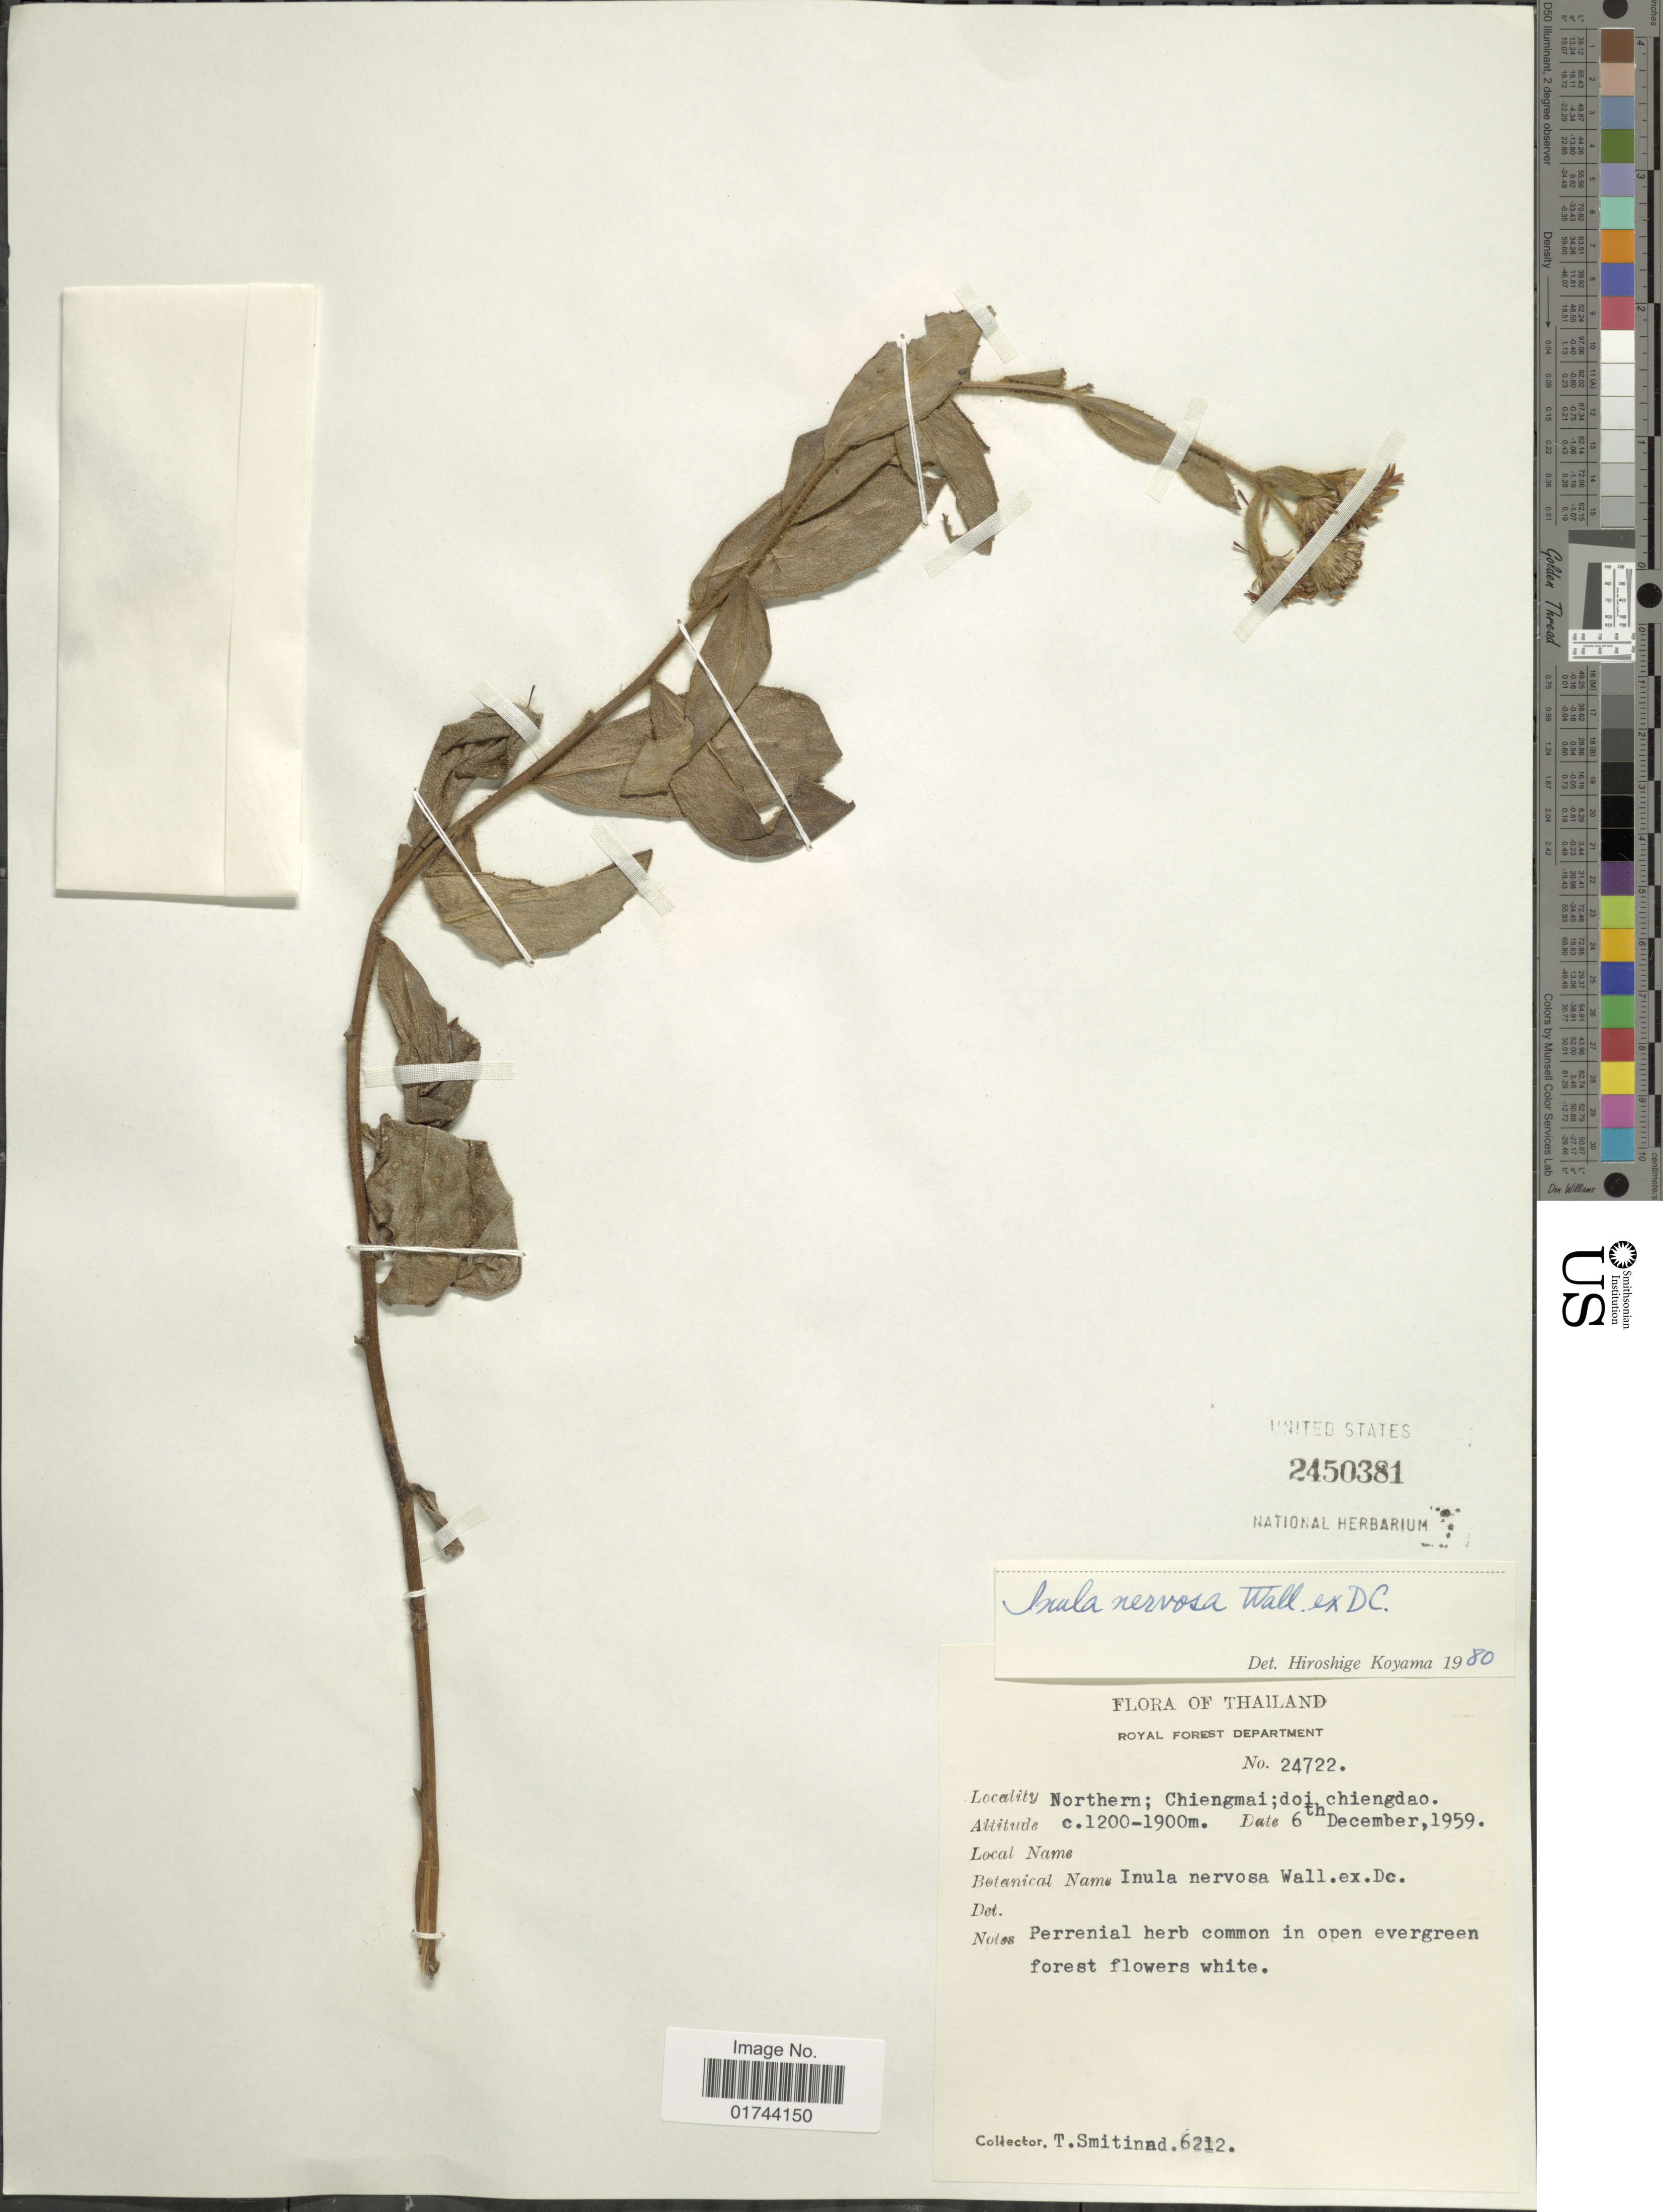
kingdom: Plantae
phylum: Tracheophyta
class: Magnoliopsida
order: Asterales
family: Asteraceae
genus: Inula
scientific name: Inula nervosa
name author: Wall. ex DC.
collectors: T. Smitinand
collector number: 6212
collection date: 1959-12-06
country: China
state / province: Fujian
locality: Northern; Chiengmai; doi chiengdao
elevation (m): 1200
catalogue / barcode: US 2450381